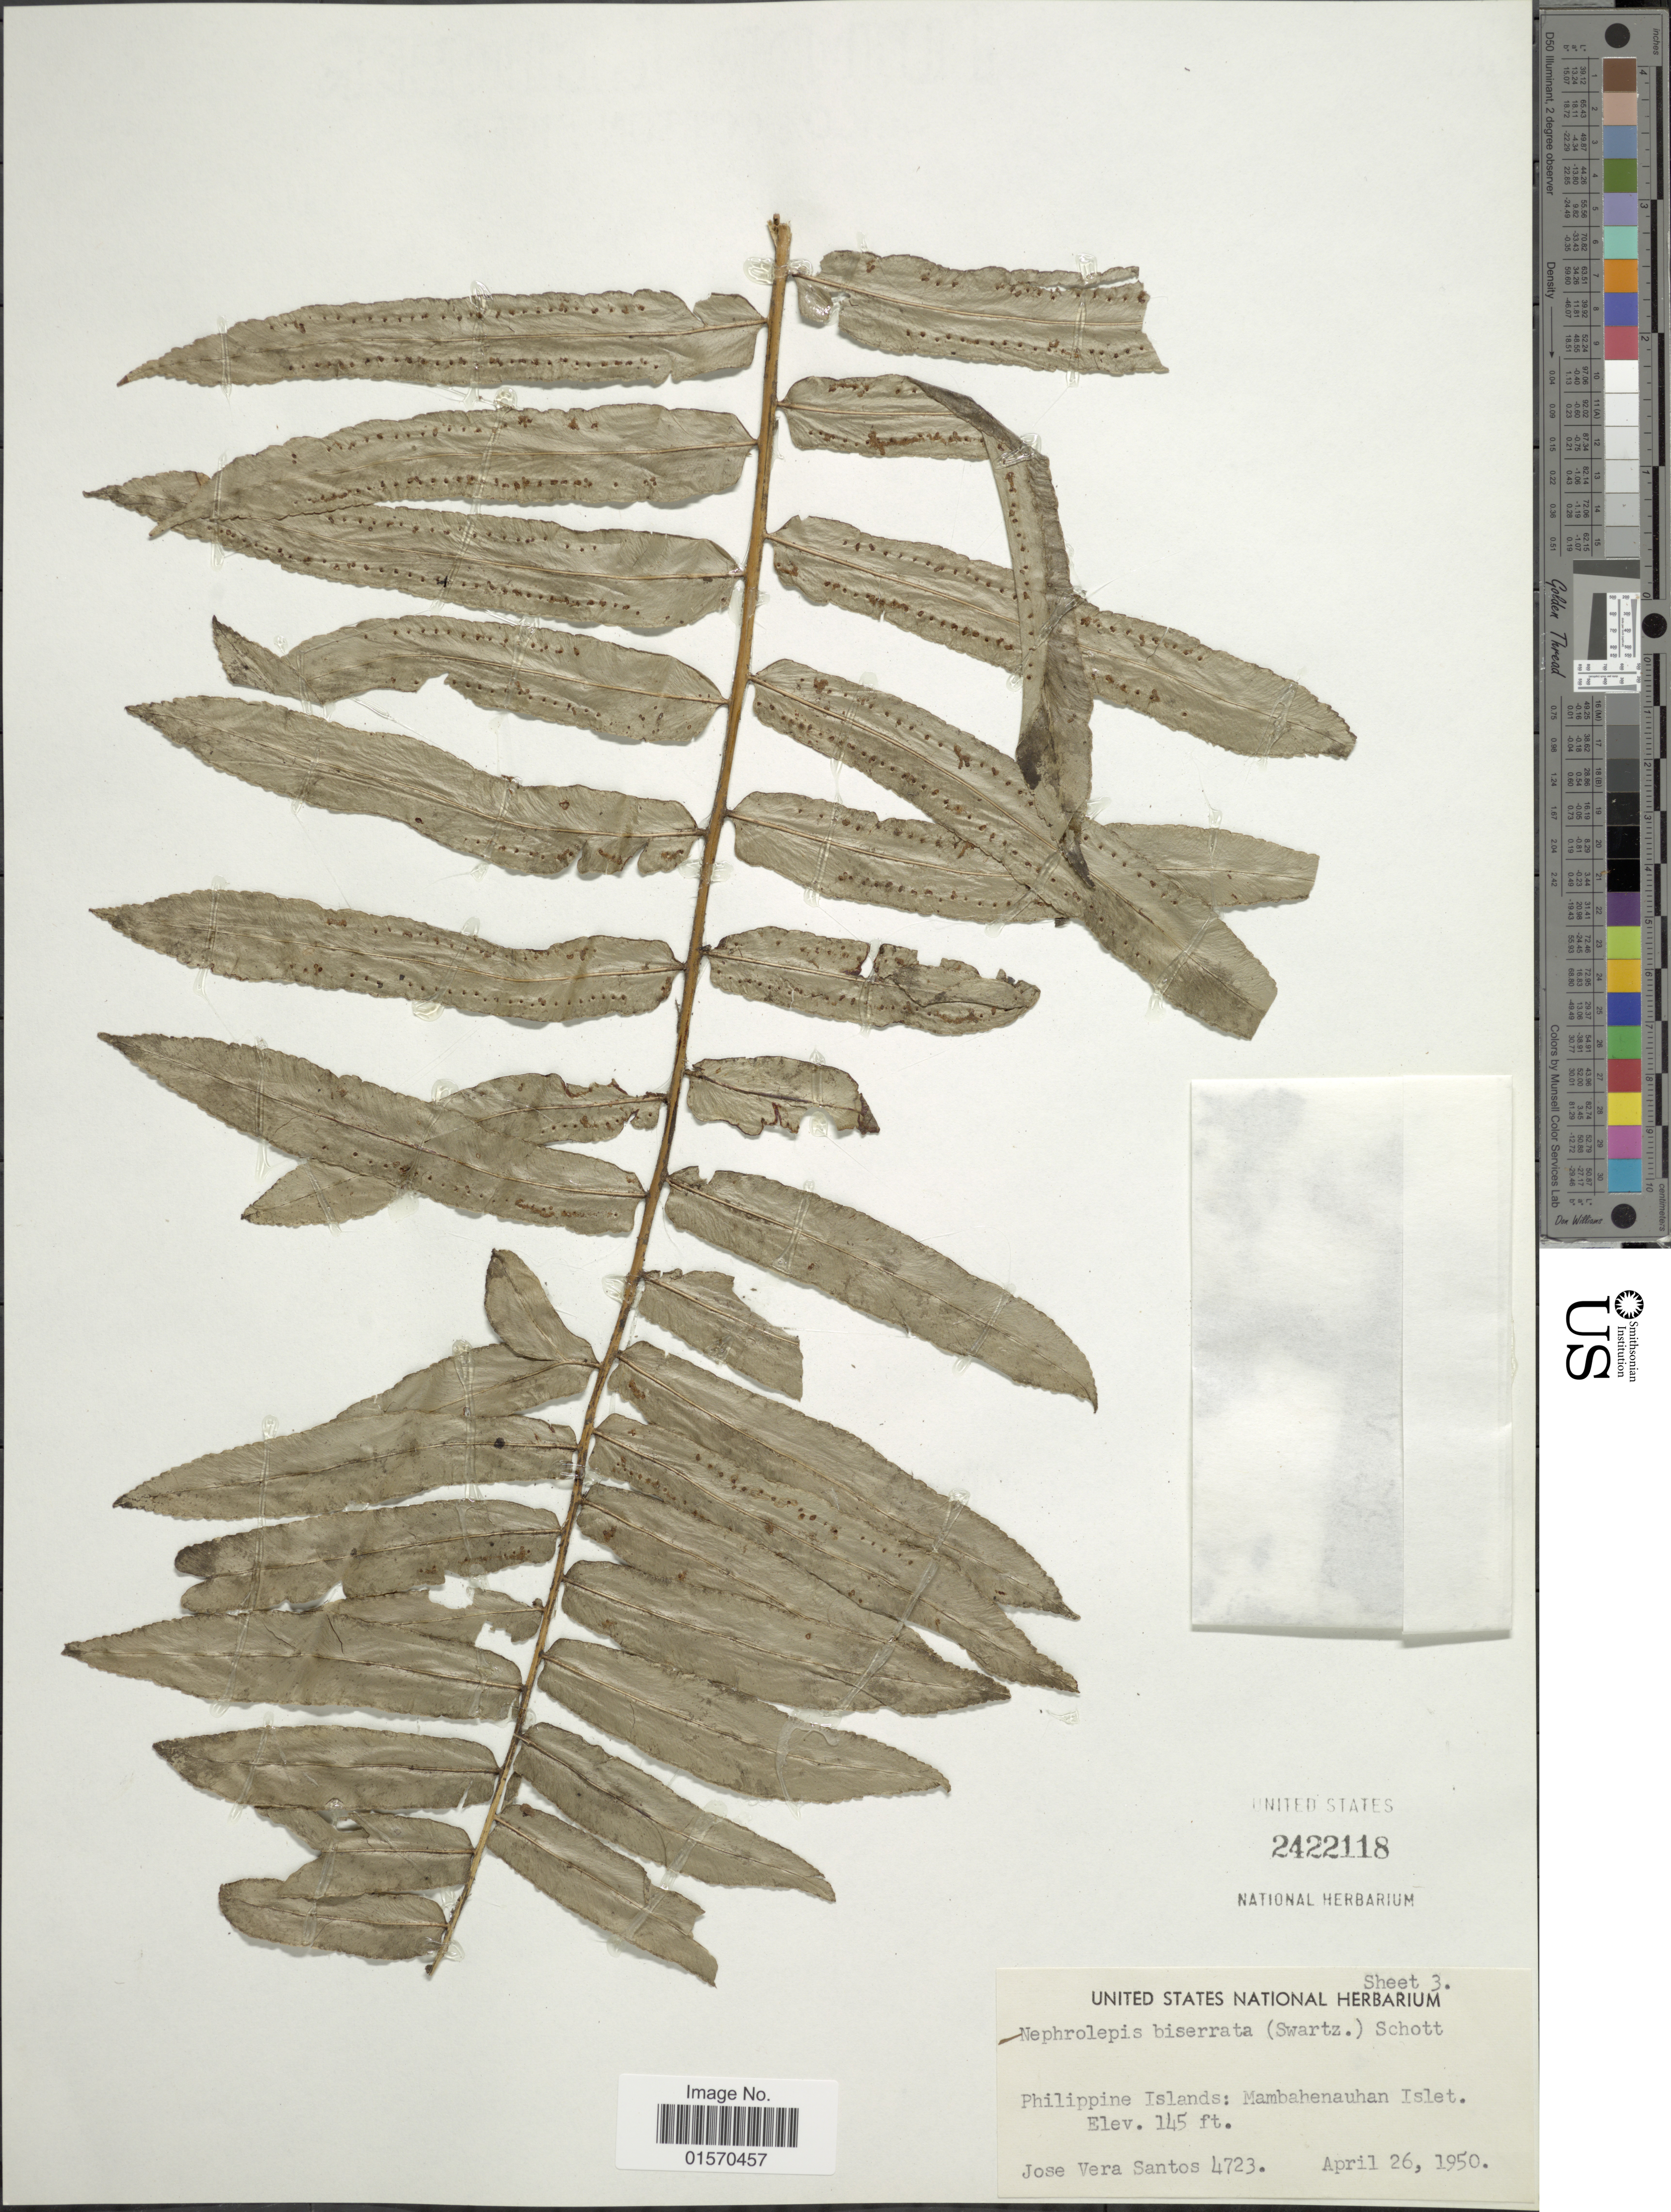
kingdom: Plantae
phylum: Tracheophyta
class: Polypodiopsida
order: Polypodiales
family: Nephrolepidaceae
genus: Nephrolepis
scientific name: Nephrolepis biserrata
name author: (Sw.) Schott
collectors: J. Santos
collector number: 4723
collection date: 1950-04-26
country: Philippines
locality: Philippine Islands: Mambahenauhan Islet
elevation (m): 44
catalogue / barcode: US 2422118